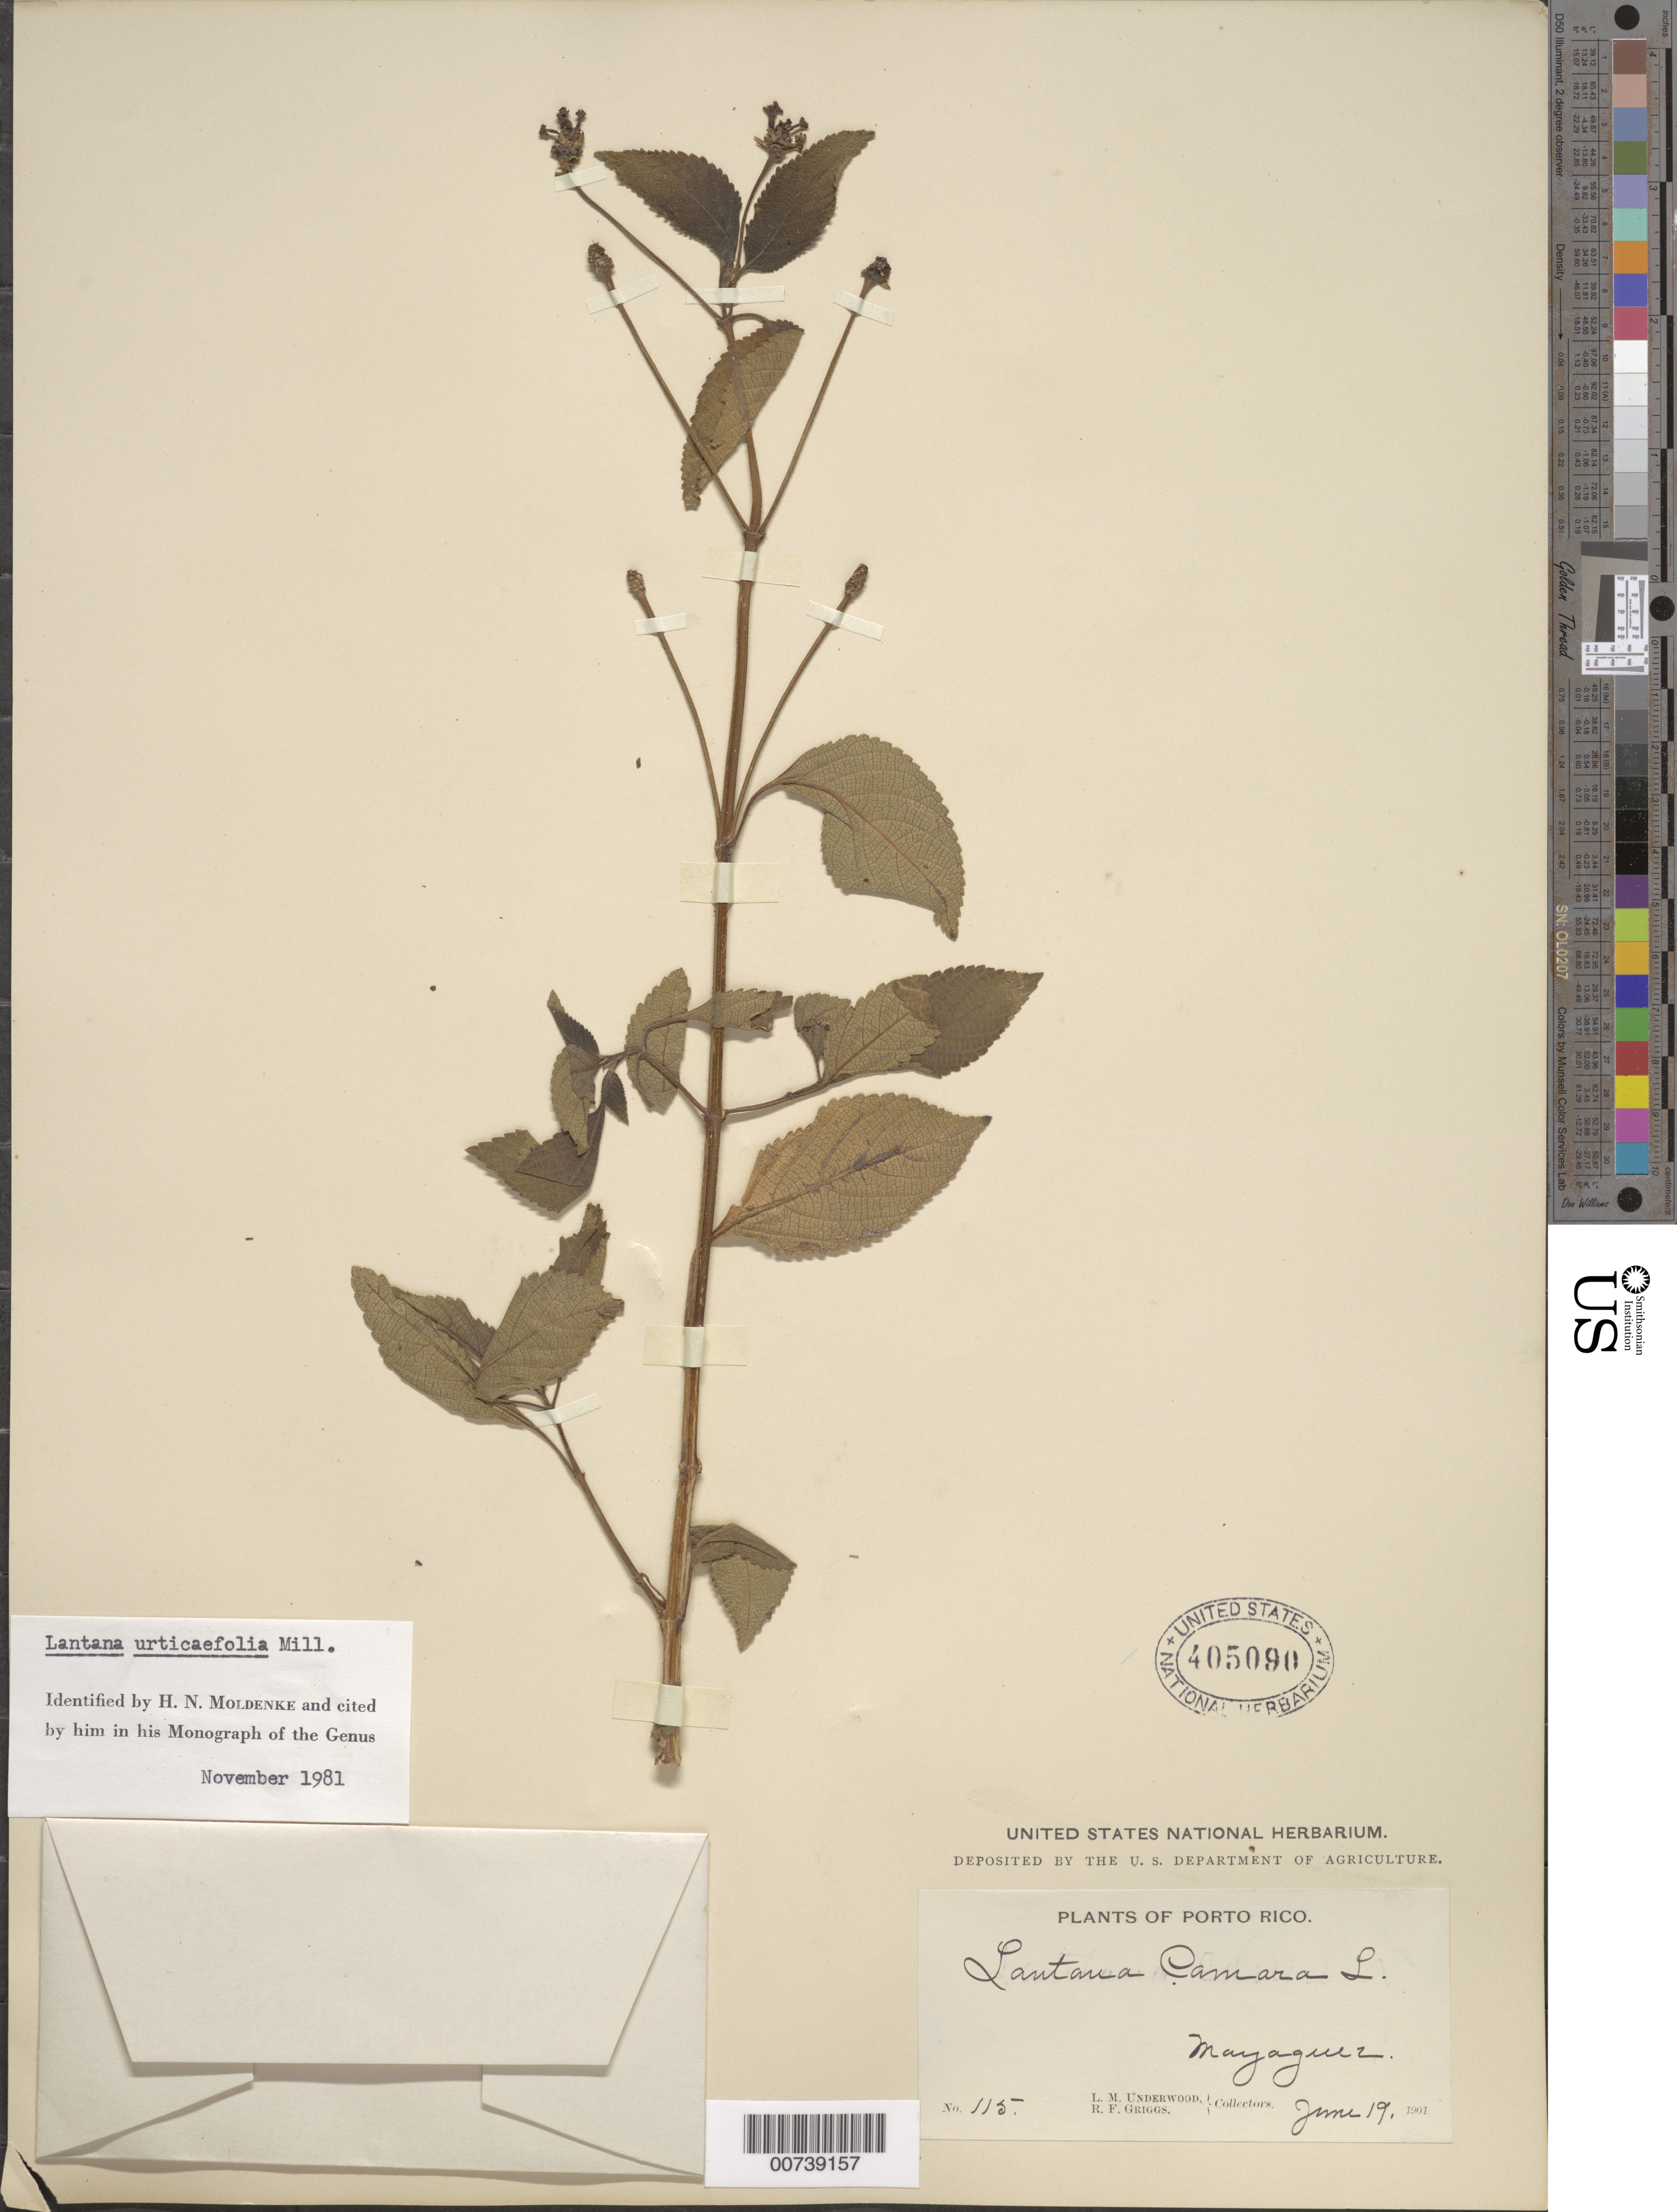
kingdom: Plantae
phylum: Tracheophyta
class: Magnoliopsida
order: Lamiales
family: Verbenaceae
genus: Lantana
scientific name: Lantana camara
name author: L.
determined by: Moldenke, H. N.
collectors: L. M. Underwood & R. F. Griggs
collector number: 115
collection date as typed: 19 Jun 1901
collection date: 1901-06-19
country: Puerto Rico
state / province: Mayagüez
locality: Mayaguez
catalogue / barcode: US 405090